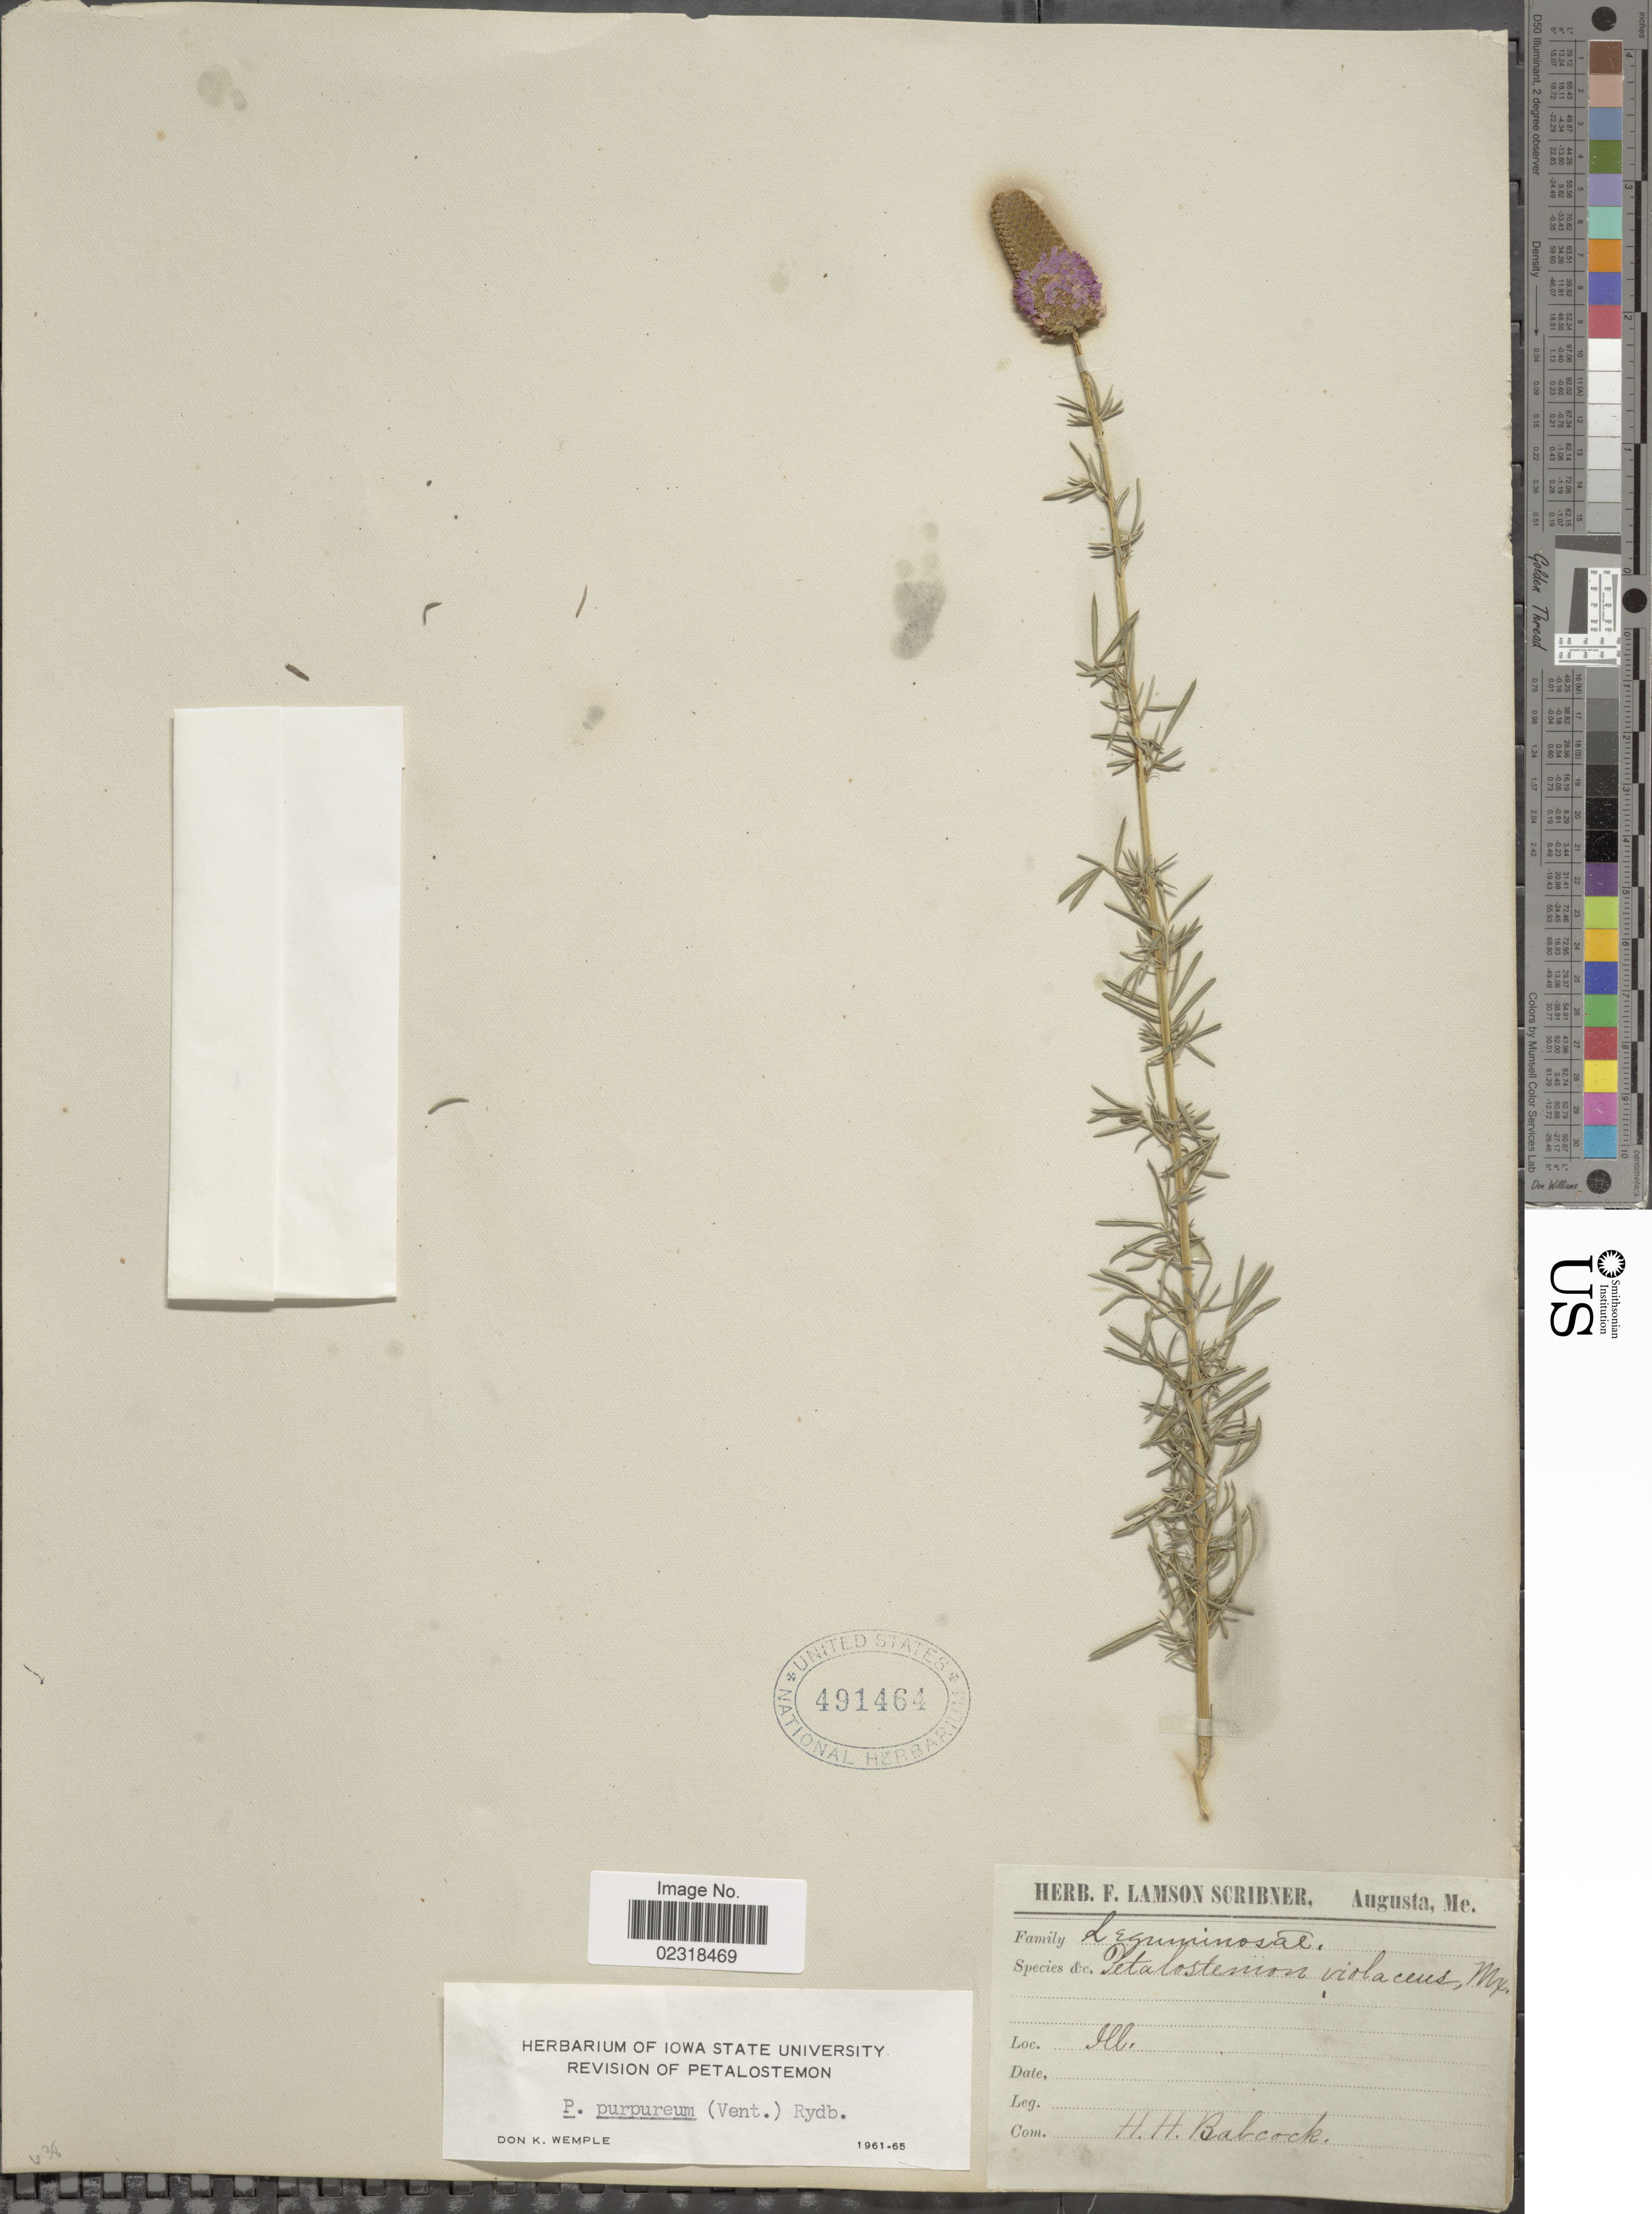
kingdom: Plantae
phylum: Tracheophyta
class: Magnoliopsida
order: Fabales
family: Fabaceae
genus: Dalea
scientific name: Dalea purpurea var. purpurea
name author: Vent.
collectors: H. Babcock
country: United States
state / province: Illinois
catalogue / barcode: US 491464